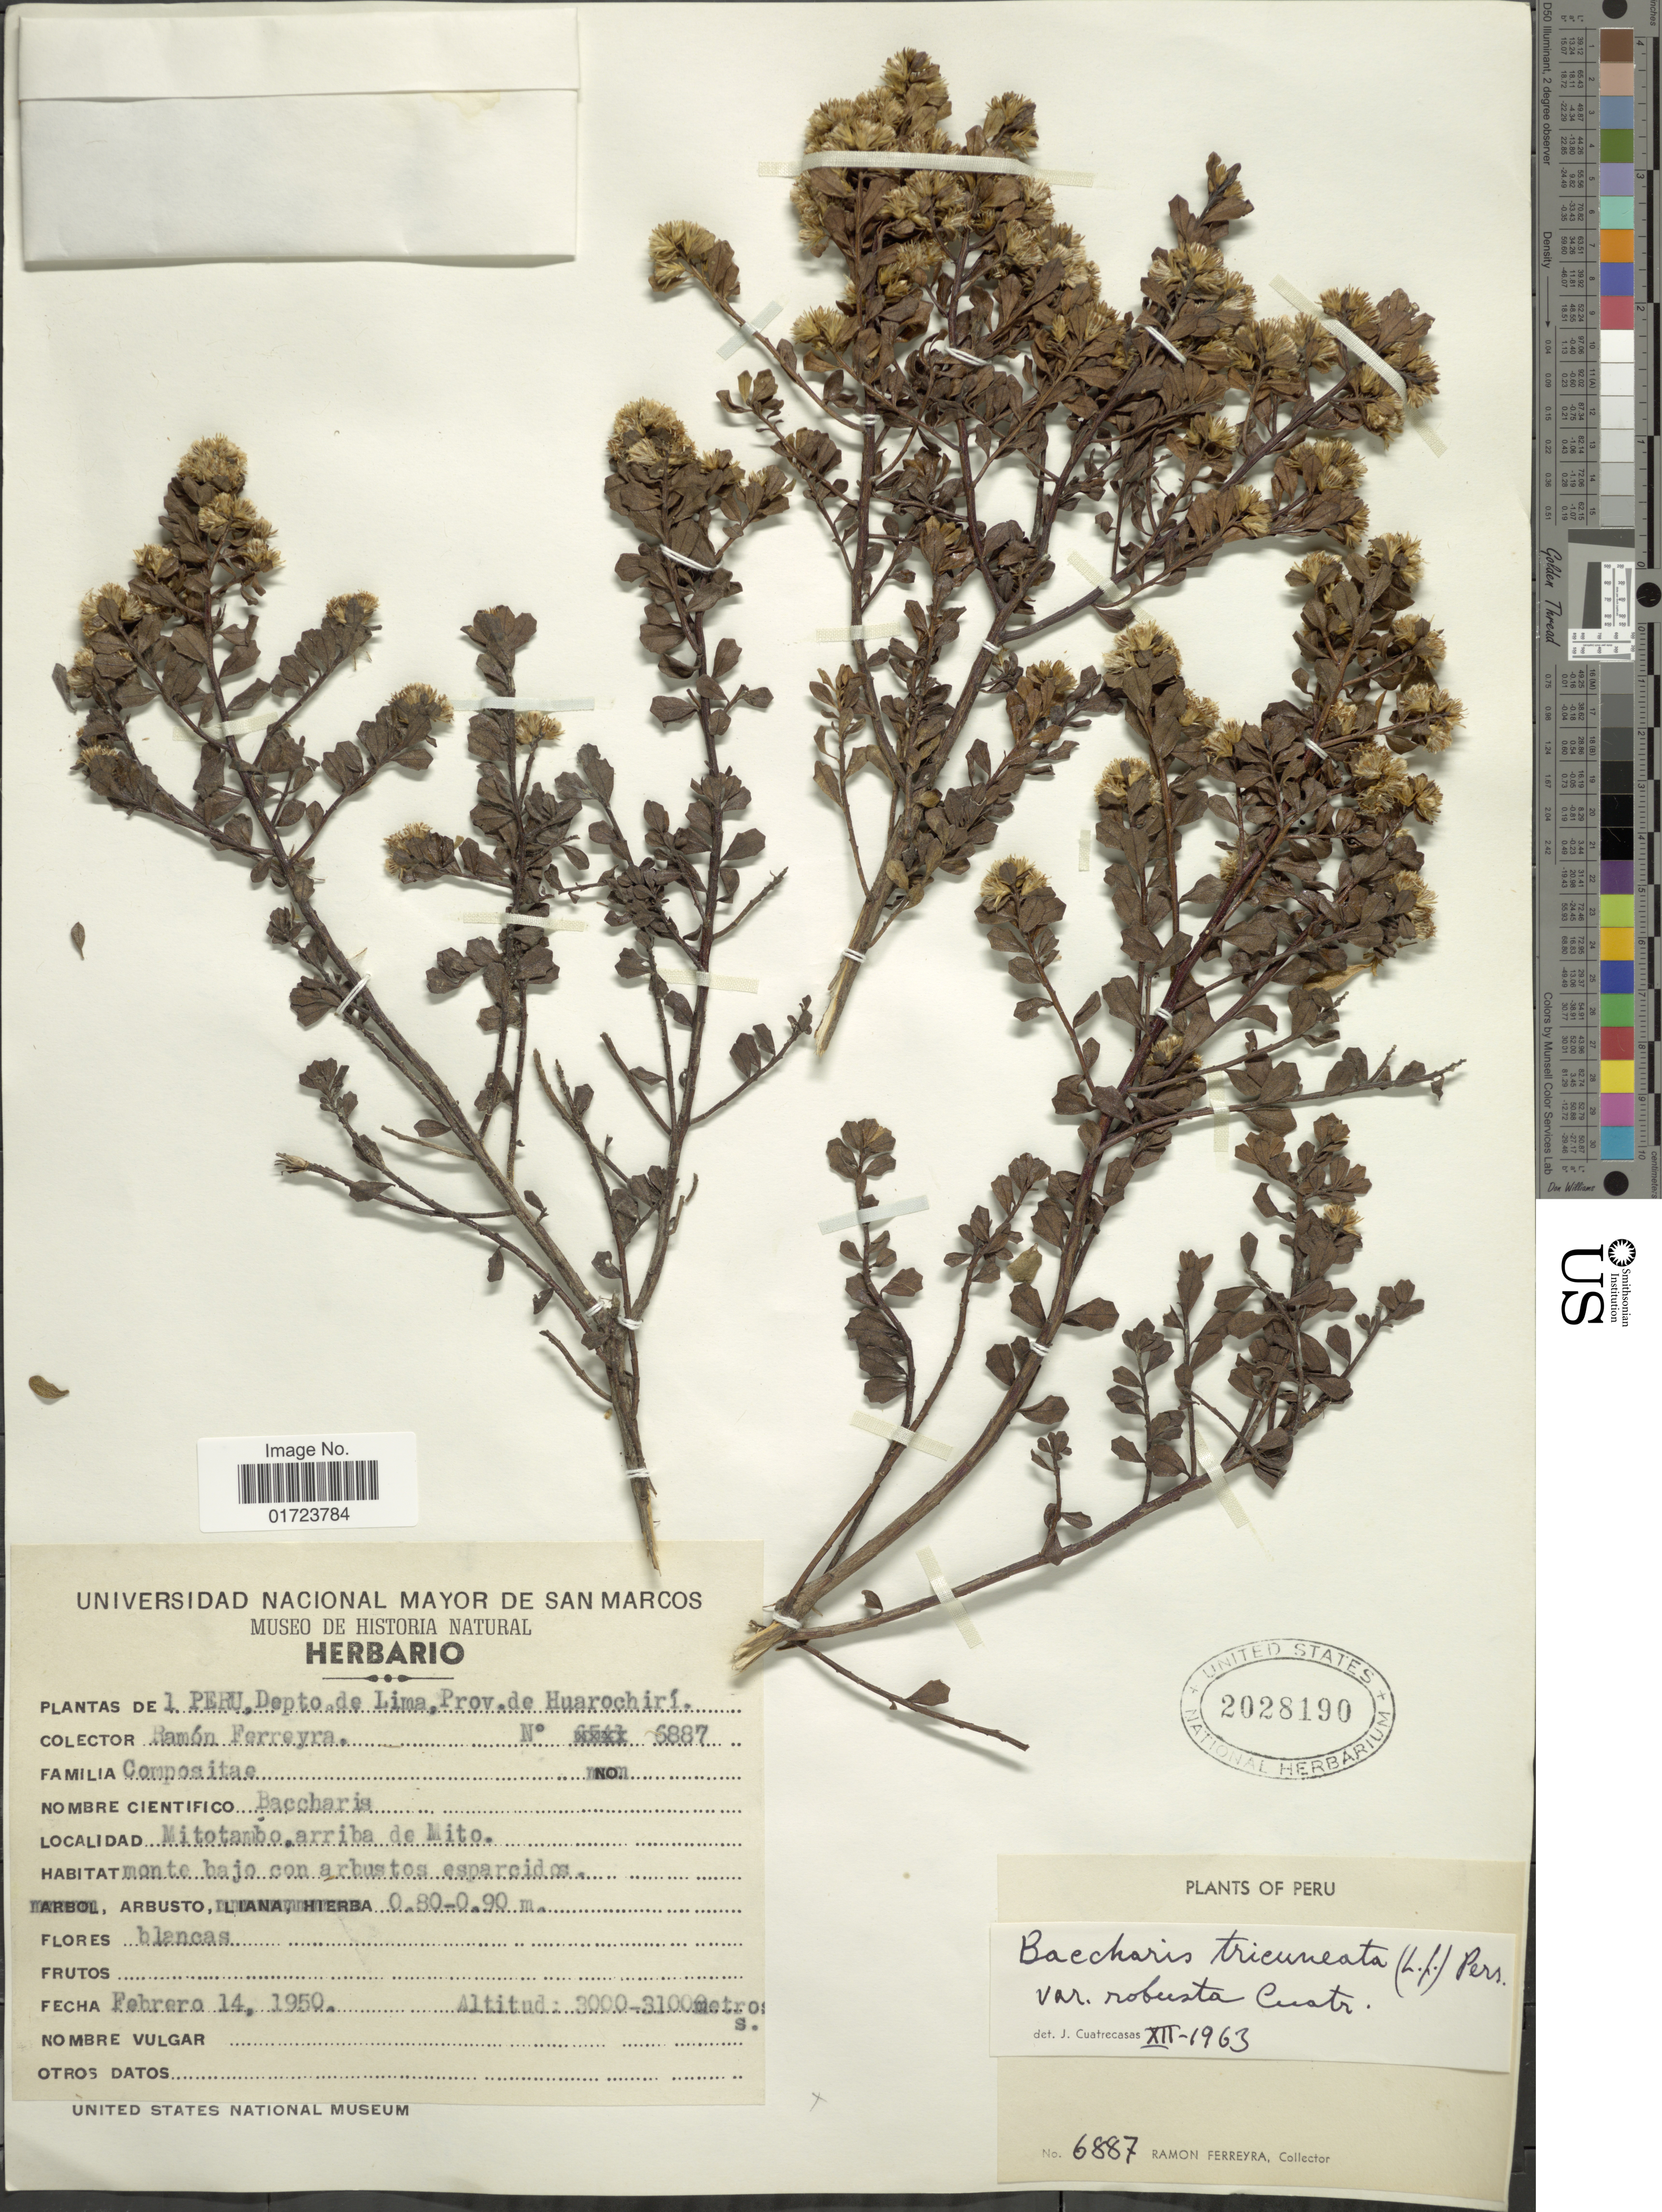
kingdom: Plantae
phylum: Tracheophyta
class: Magnoliopsida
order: Asterales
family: Asteraceae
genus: Baccharis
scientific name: Baccharis tricuneata var. robusta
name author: Cuatrec.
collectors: R. A. Ferreyra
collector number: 6887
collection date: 1950-02-14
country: Peru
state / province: Lima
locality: Peru, Depto. de Lima,Prov. de Huarochiri. Mitotambo, arriba de Mito.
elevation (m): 3000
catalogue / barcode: US 2028190